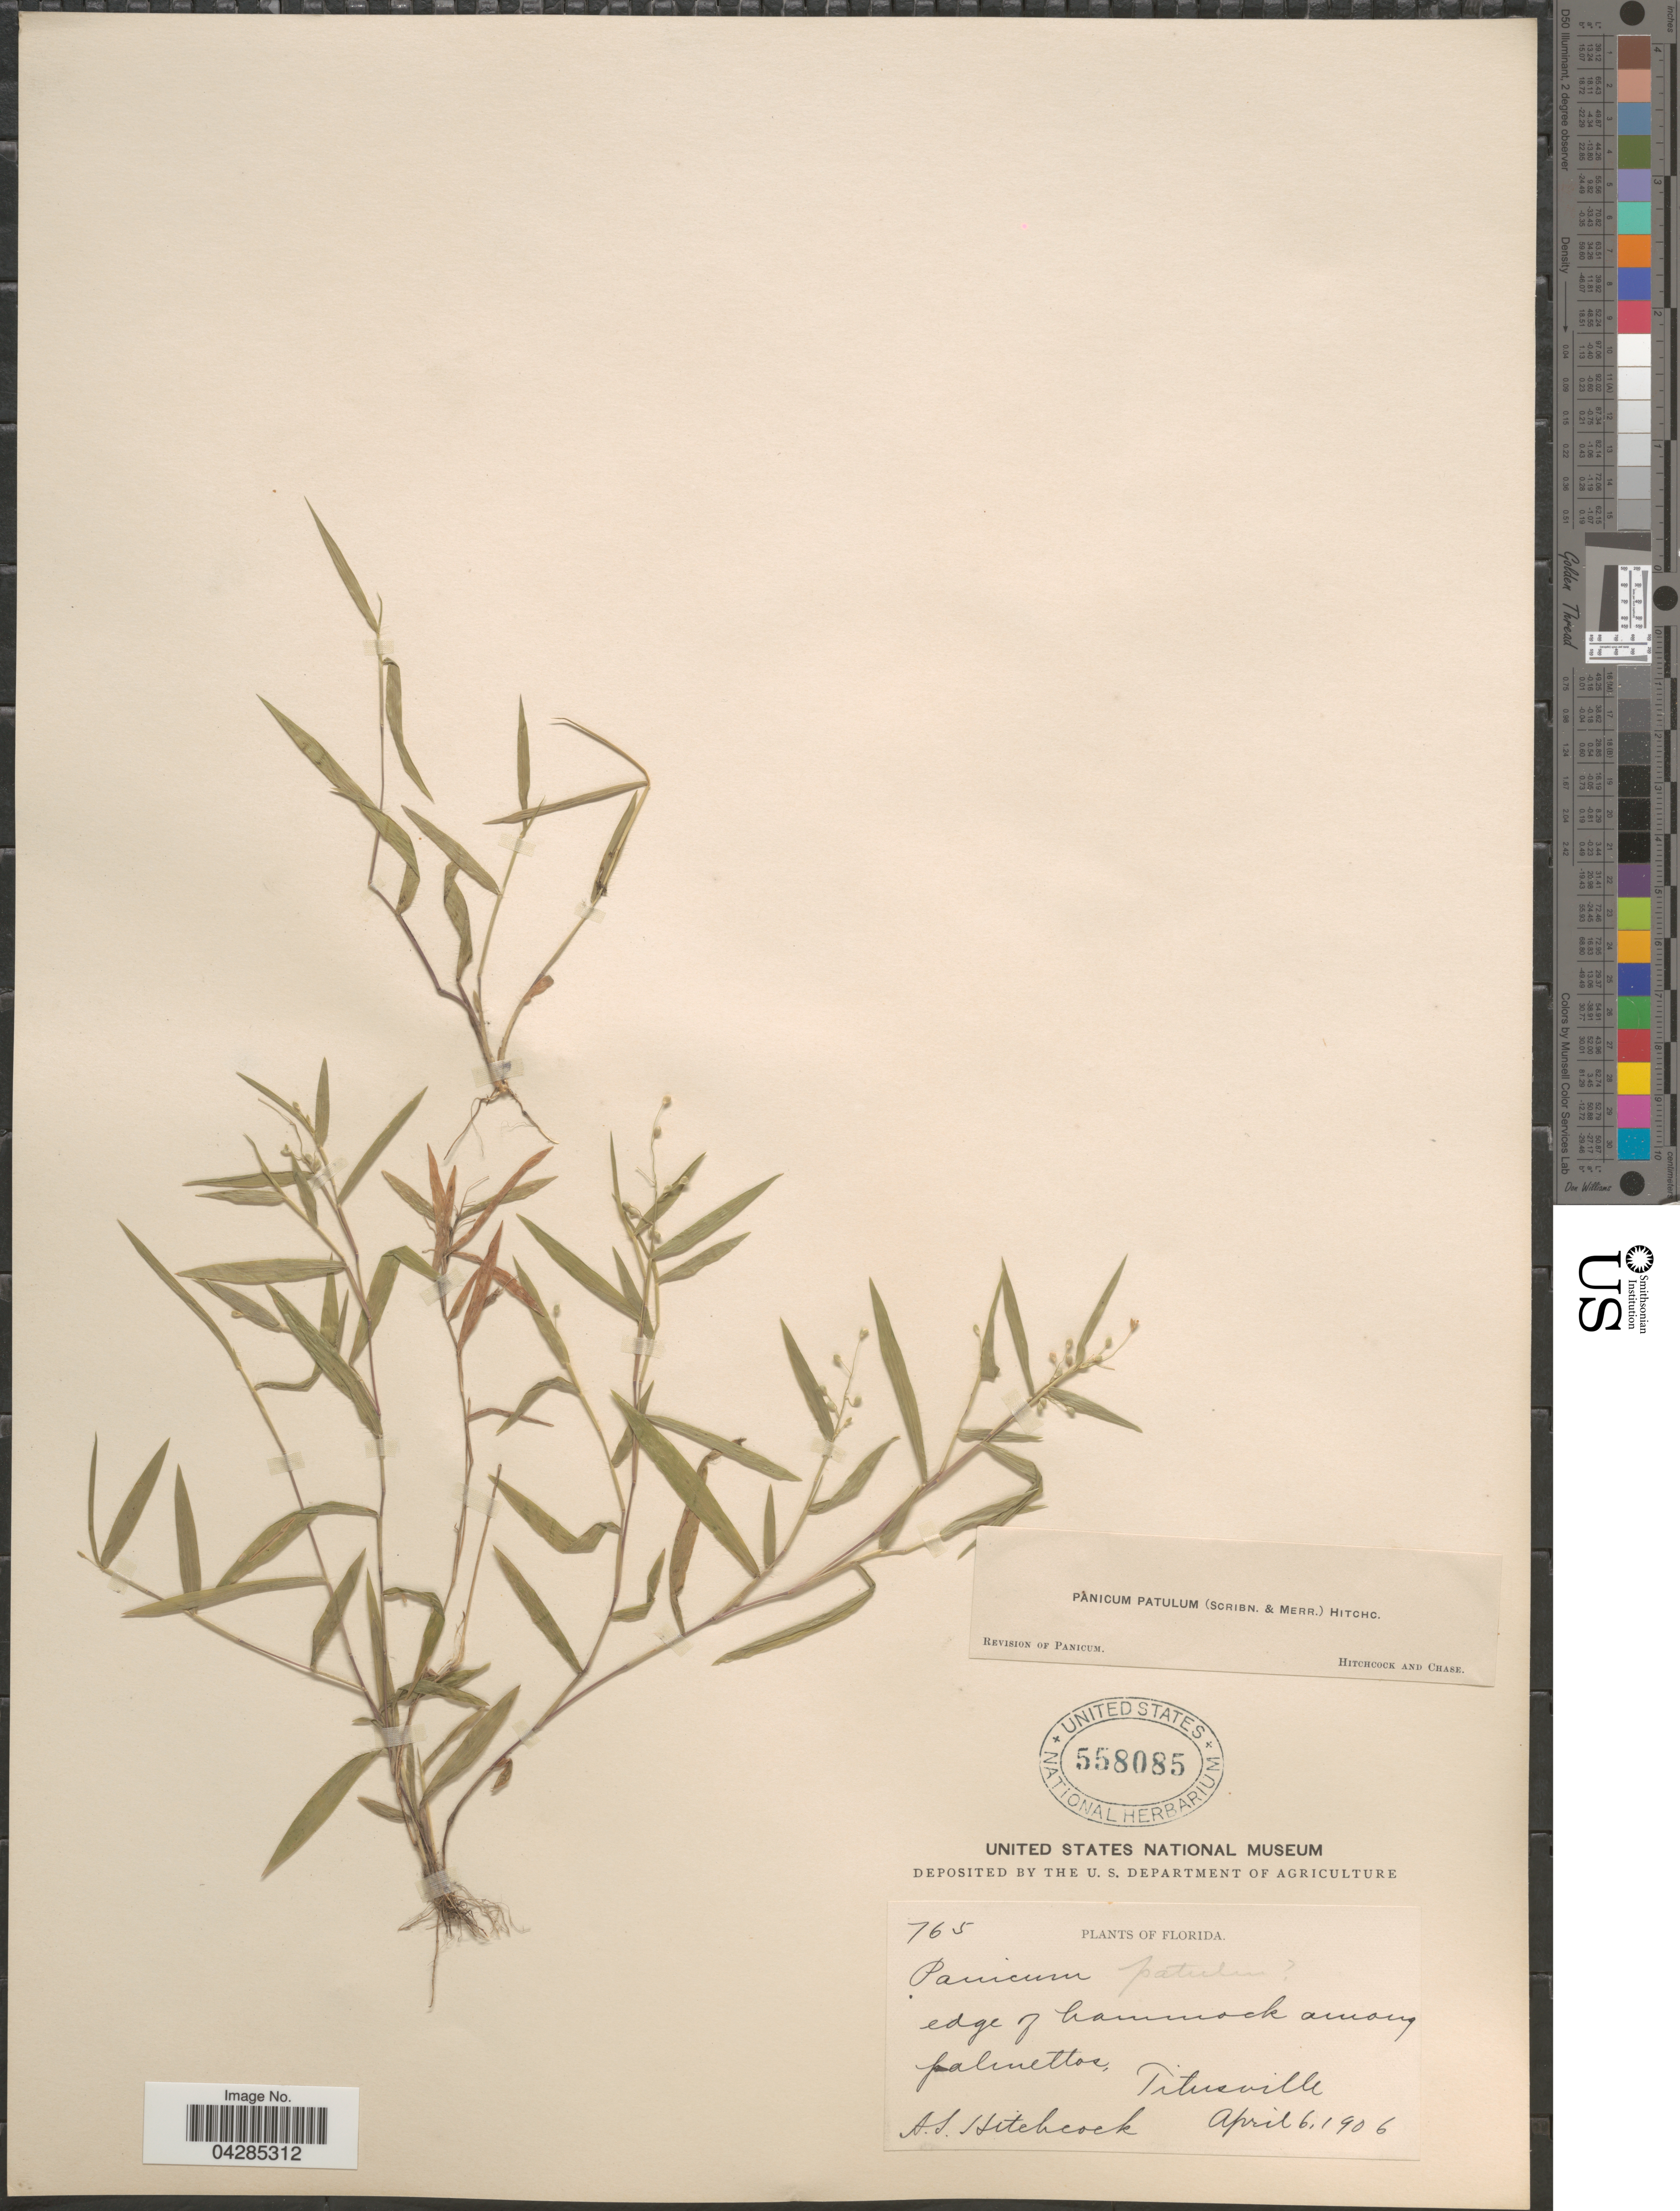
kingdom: Plantae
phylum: Tracheophyta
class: Liliopsida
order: Poales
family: Poaceae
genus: Dichanthelium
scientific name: Dichanthelium portoricense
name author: (Desv. ex Ham.) B.F. Hansen & Wunderlin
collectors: A. S. Hitchcock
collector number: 765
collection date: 1906-04-06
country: United States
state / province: Florida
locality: Edge of hammock among palmettos, Titusville.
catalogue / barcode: US 558085